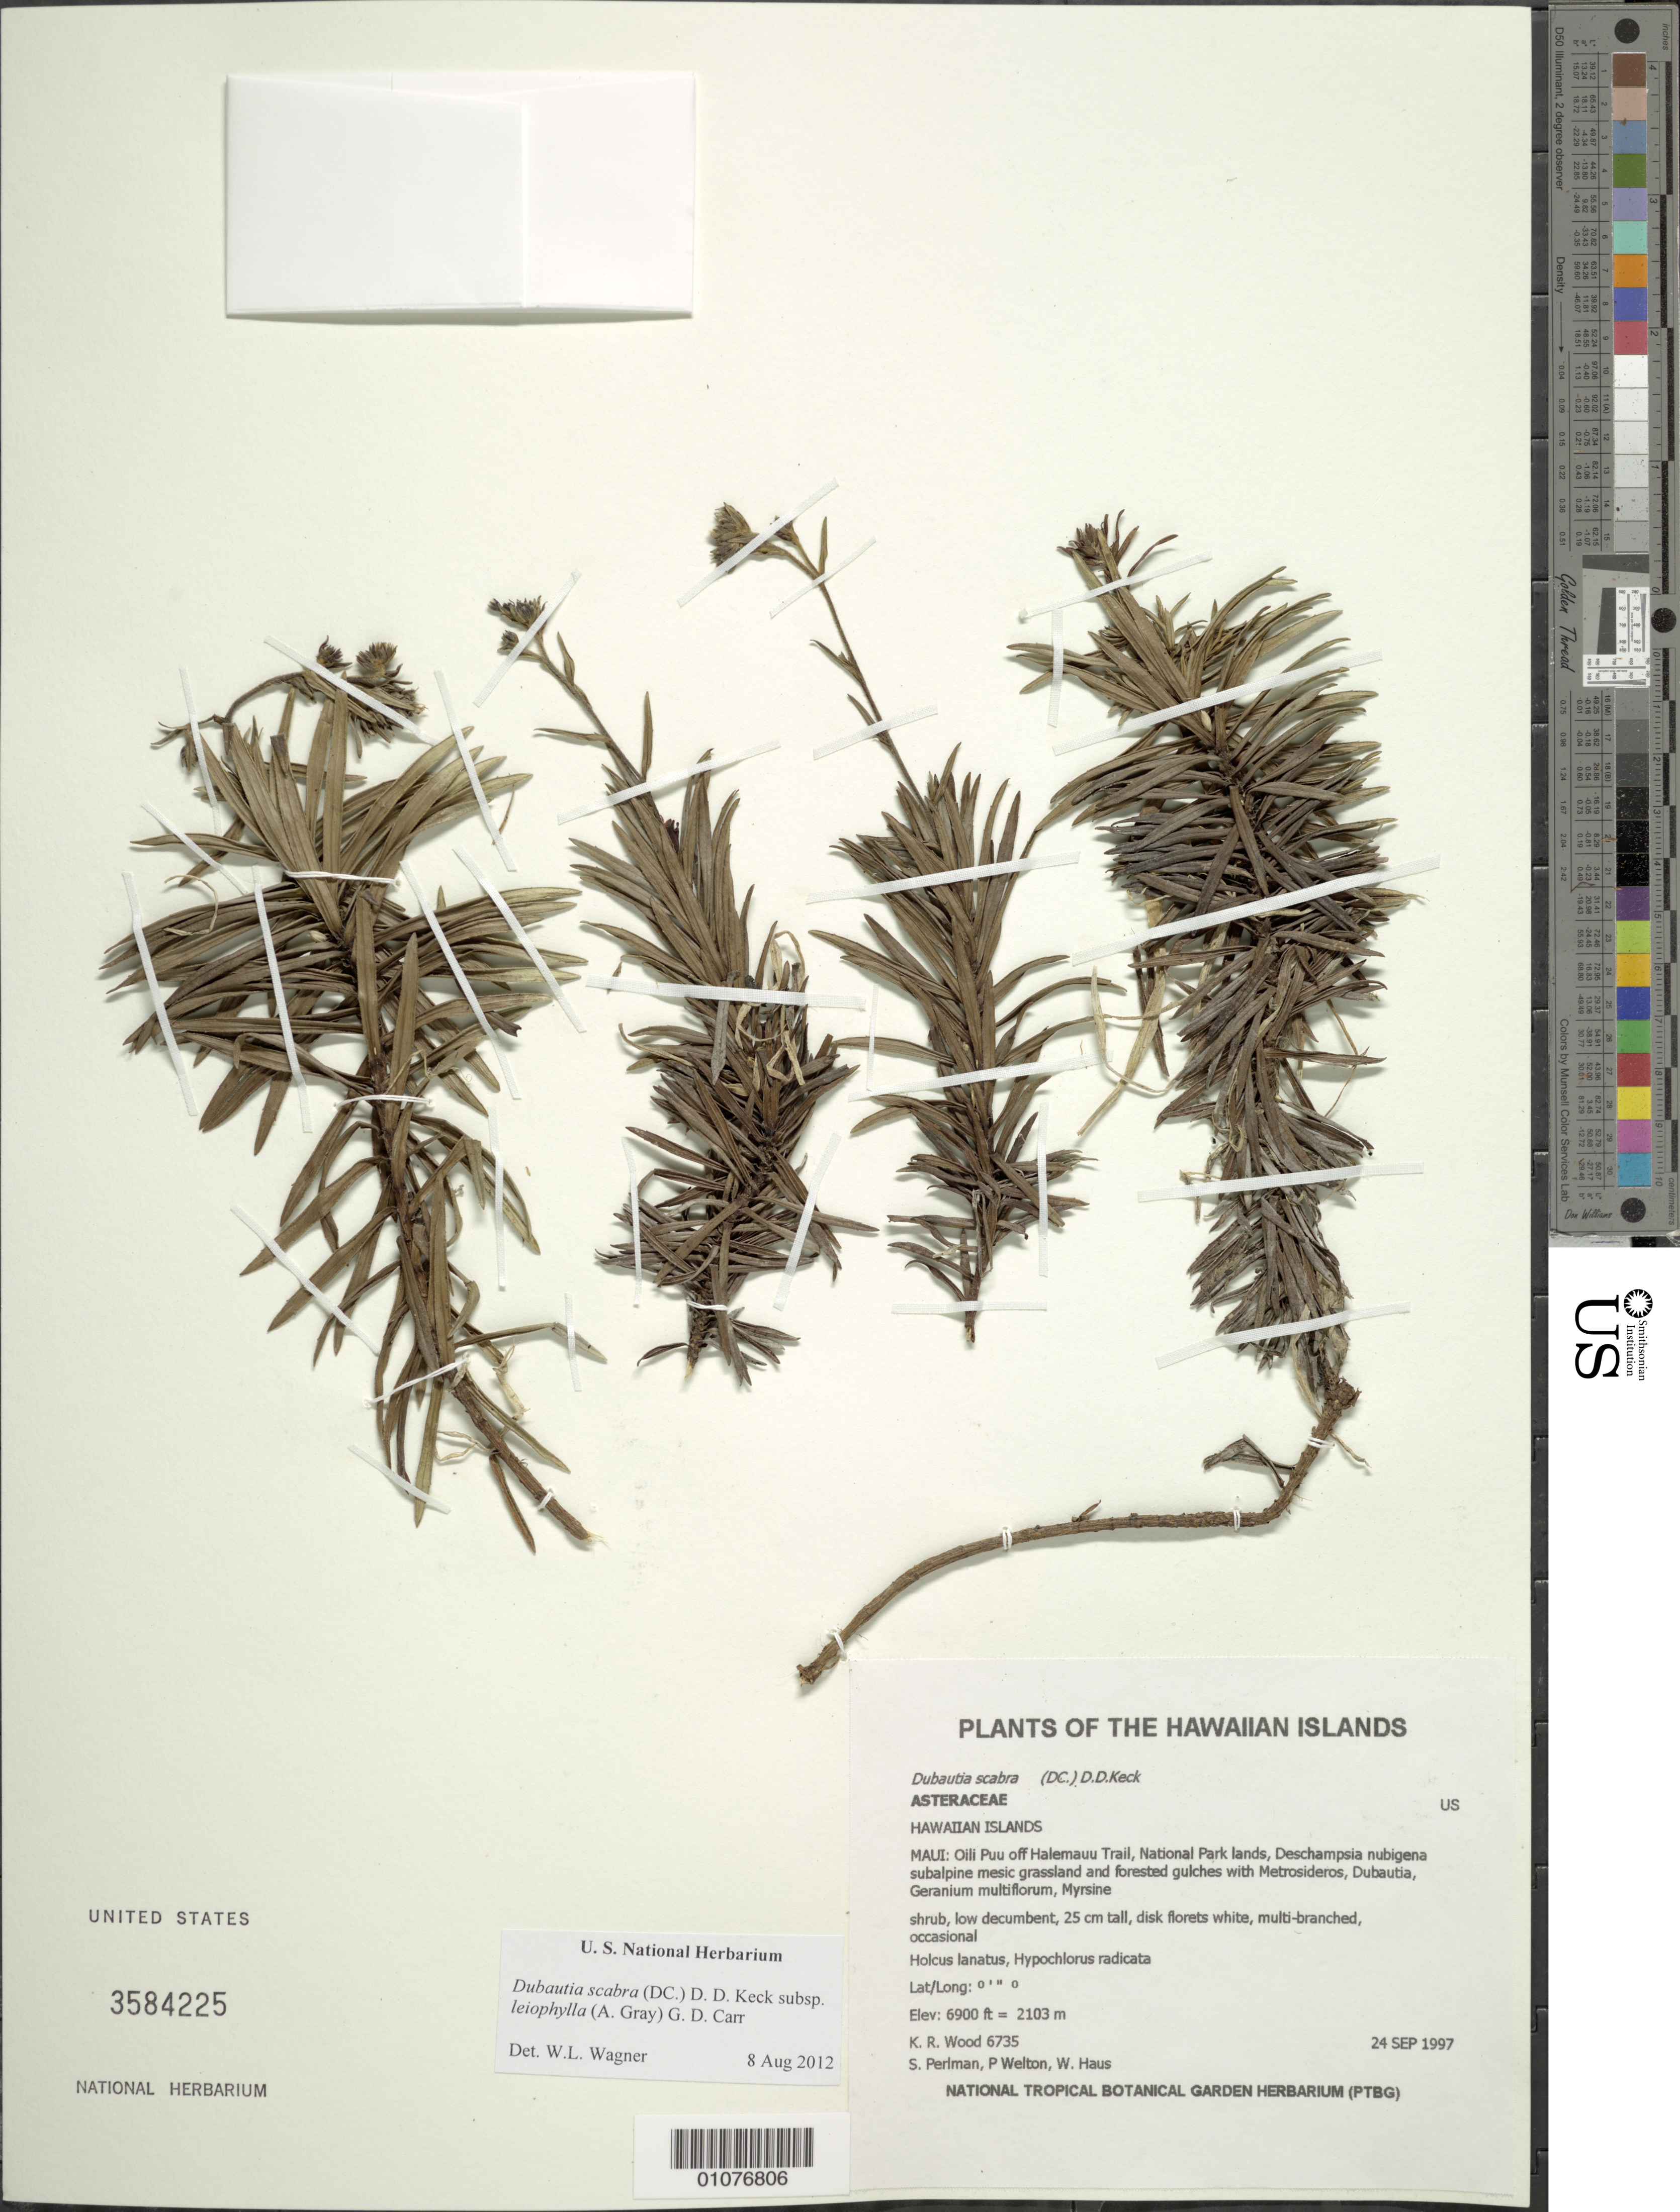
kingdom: Plantae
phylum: Tracheophyta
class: Magnoliopsida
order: Asterales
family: Asteraceae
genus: Dubautia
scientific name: Dubautia scabra subsp. leiophylla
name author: (A. Gray) G.D. Carr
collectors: K. R. Wood, S. P. Perlman, P. Welton & W. Haus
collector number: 6735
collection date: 1997-09-24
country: United States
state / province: Hawaii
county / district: Maui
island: Maui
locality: Oili Puu off Halemauu Trail, National Park lands.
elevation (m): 2103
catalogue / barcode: US 3584225